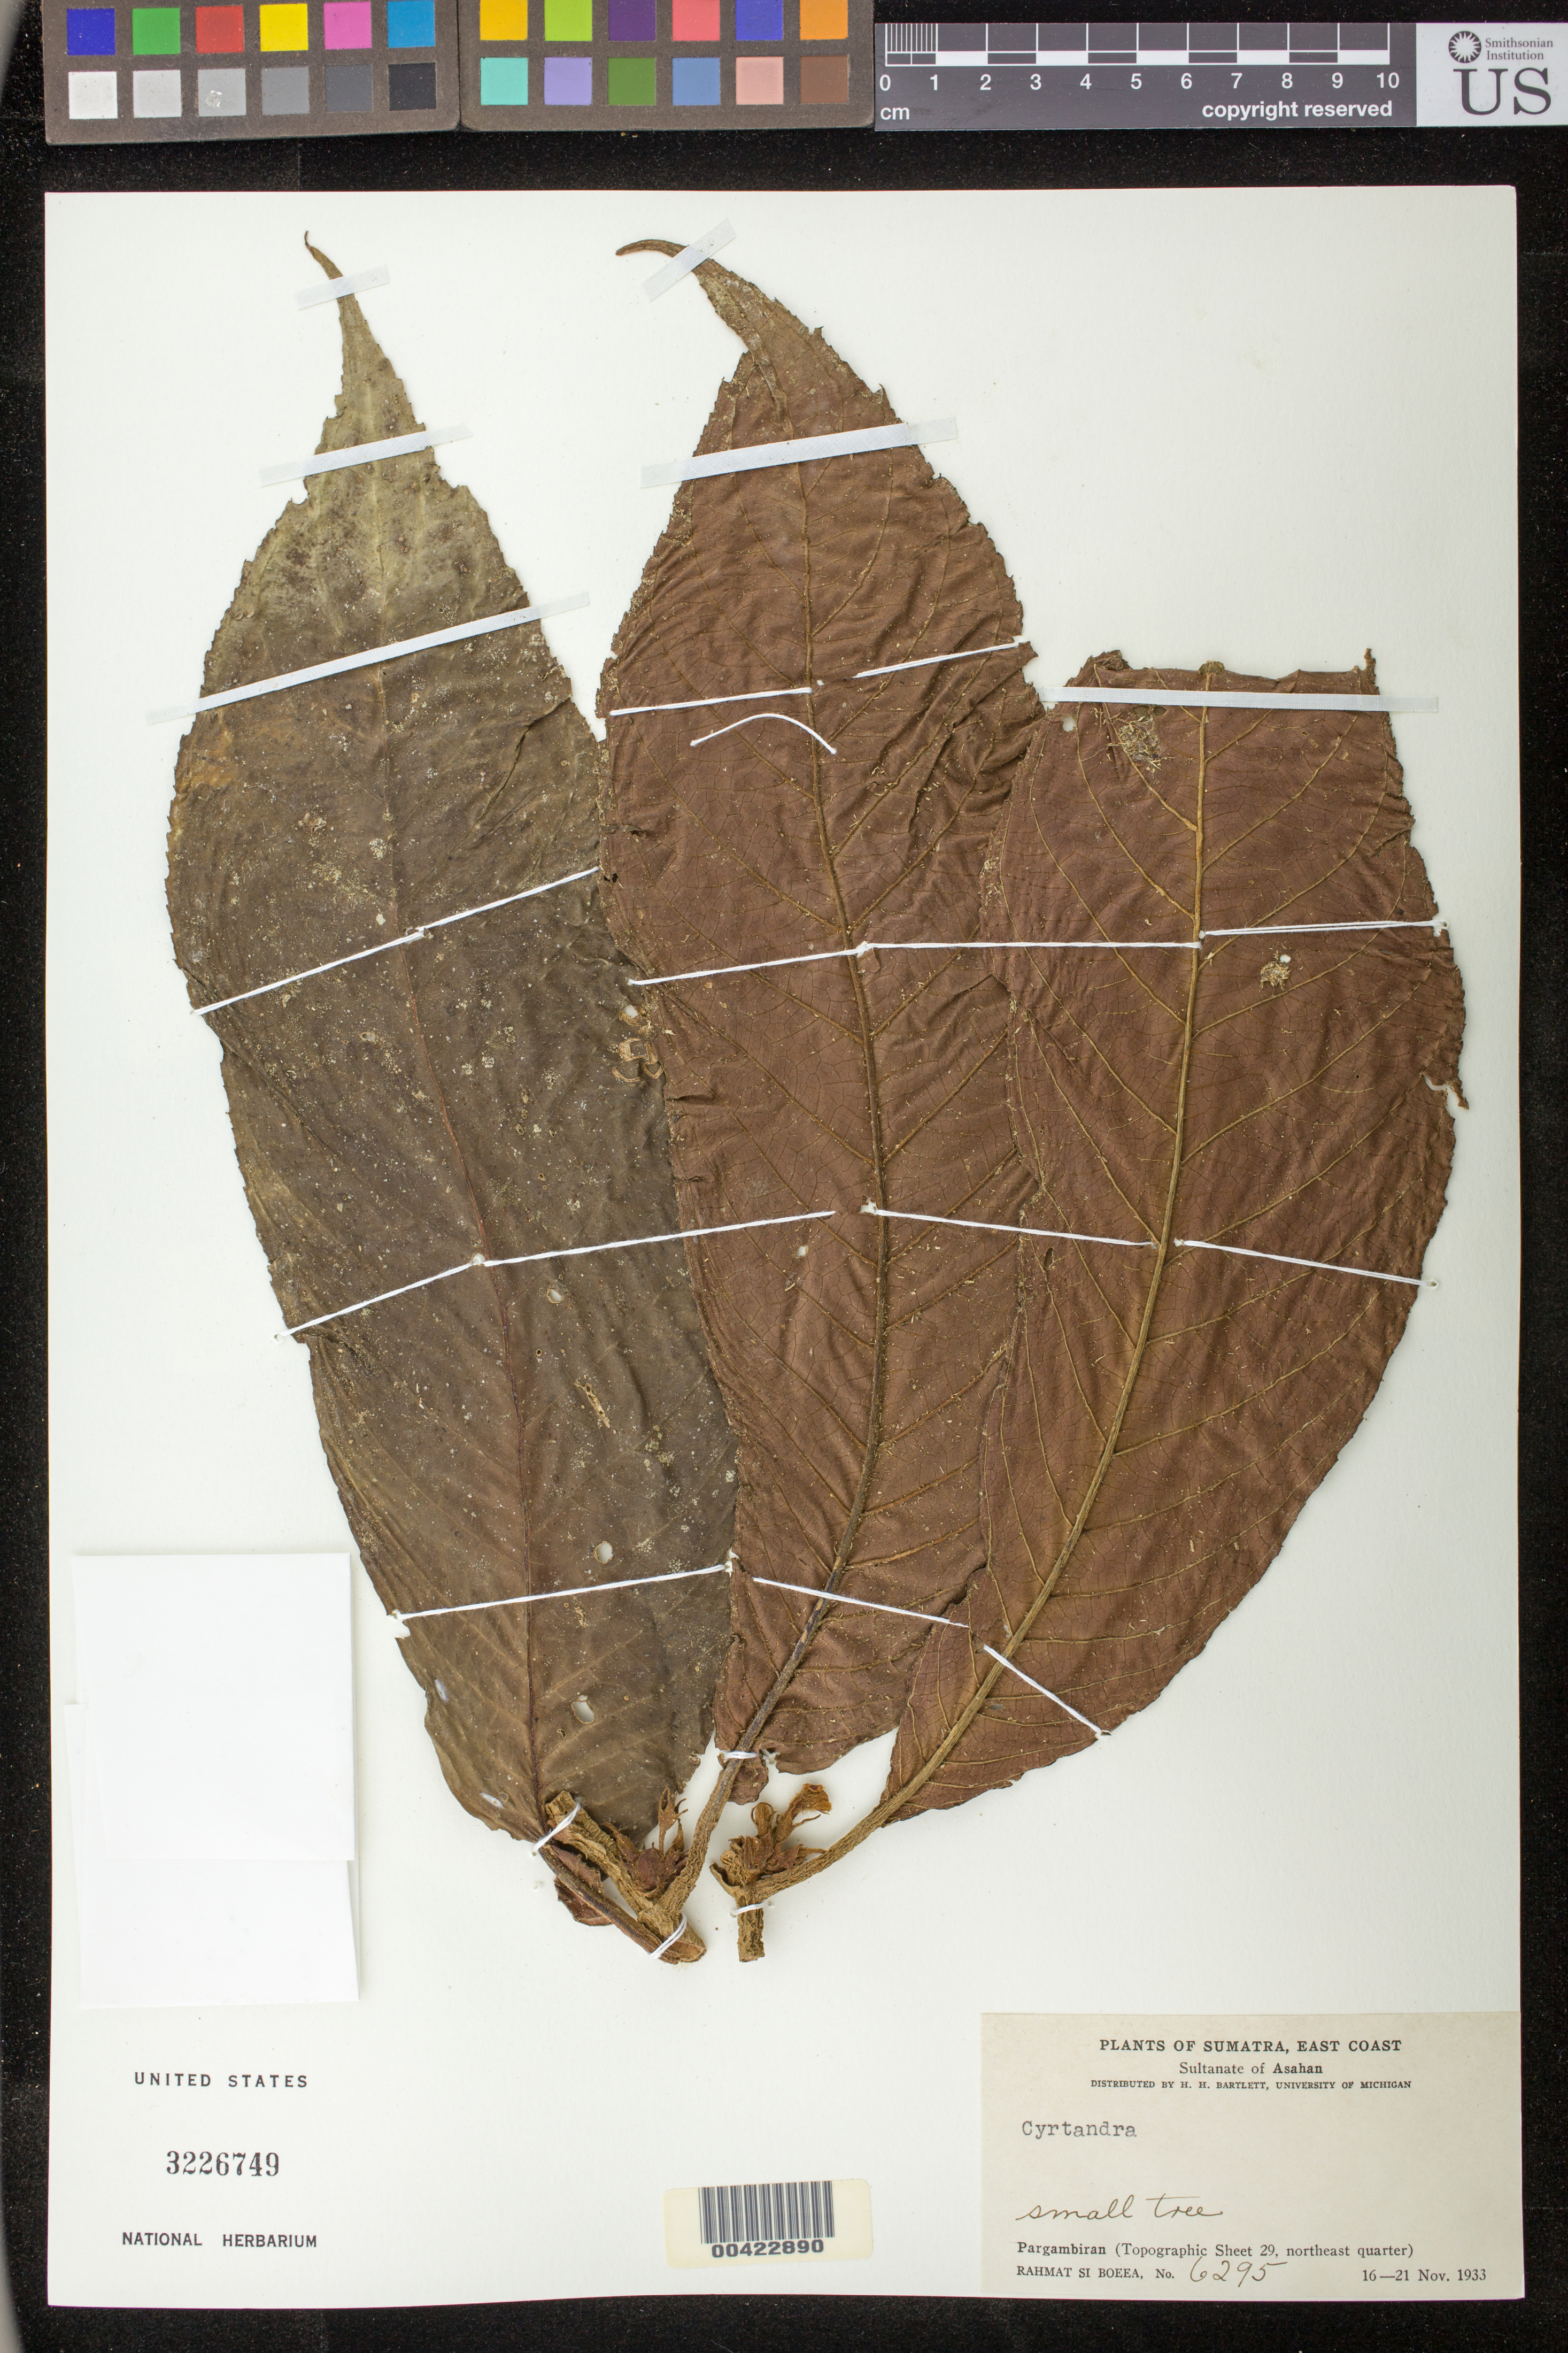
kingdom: Plantae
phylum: Tracheophyta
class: Magnoliopsida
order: Lamiales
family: Gesneriaceae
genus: Cyrtandra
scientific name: Cyrtandra sp.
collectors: Rahmat Si Boeea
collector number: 6295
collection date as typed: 16 Nov 1933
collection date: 1933-11-16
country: Indonesia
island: Sumatra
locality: Asahann, pargambiran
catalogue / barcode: US 3226749